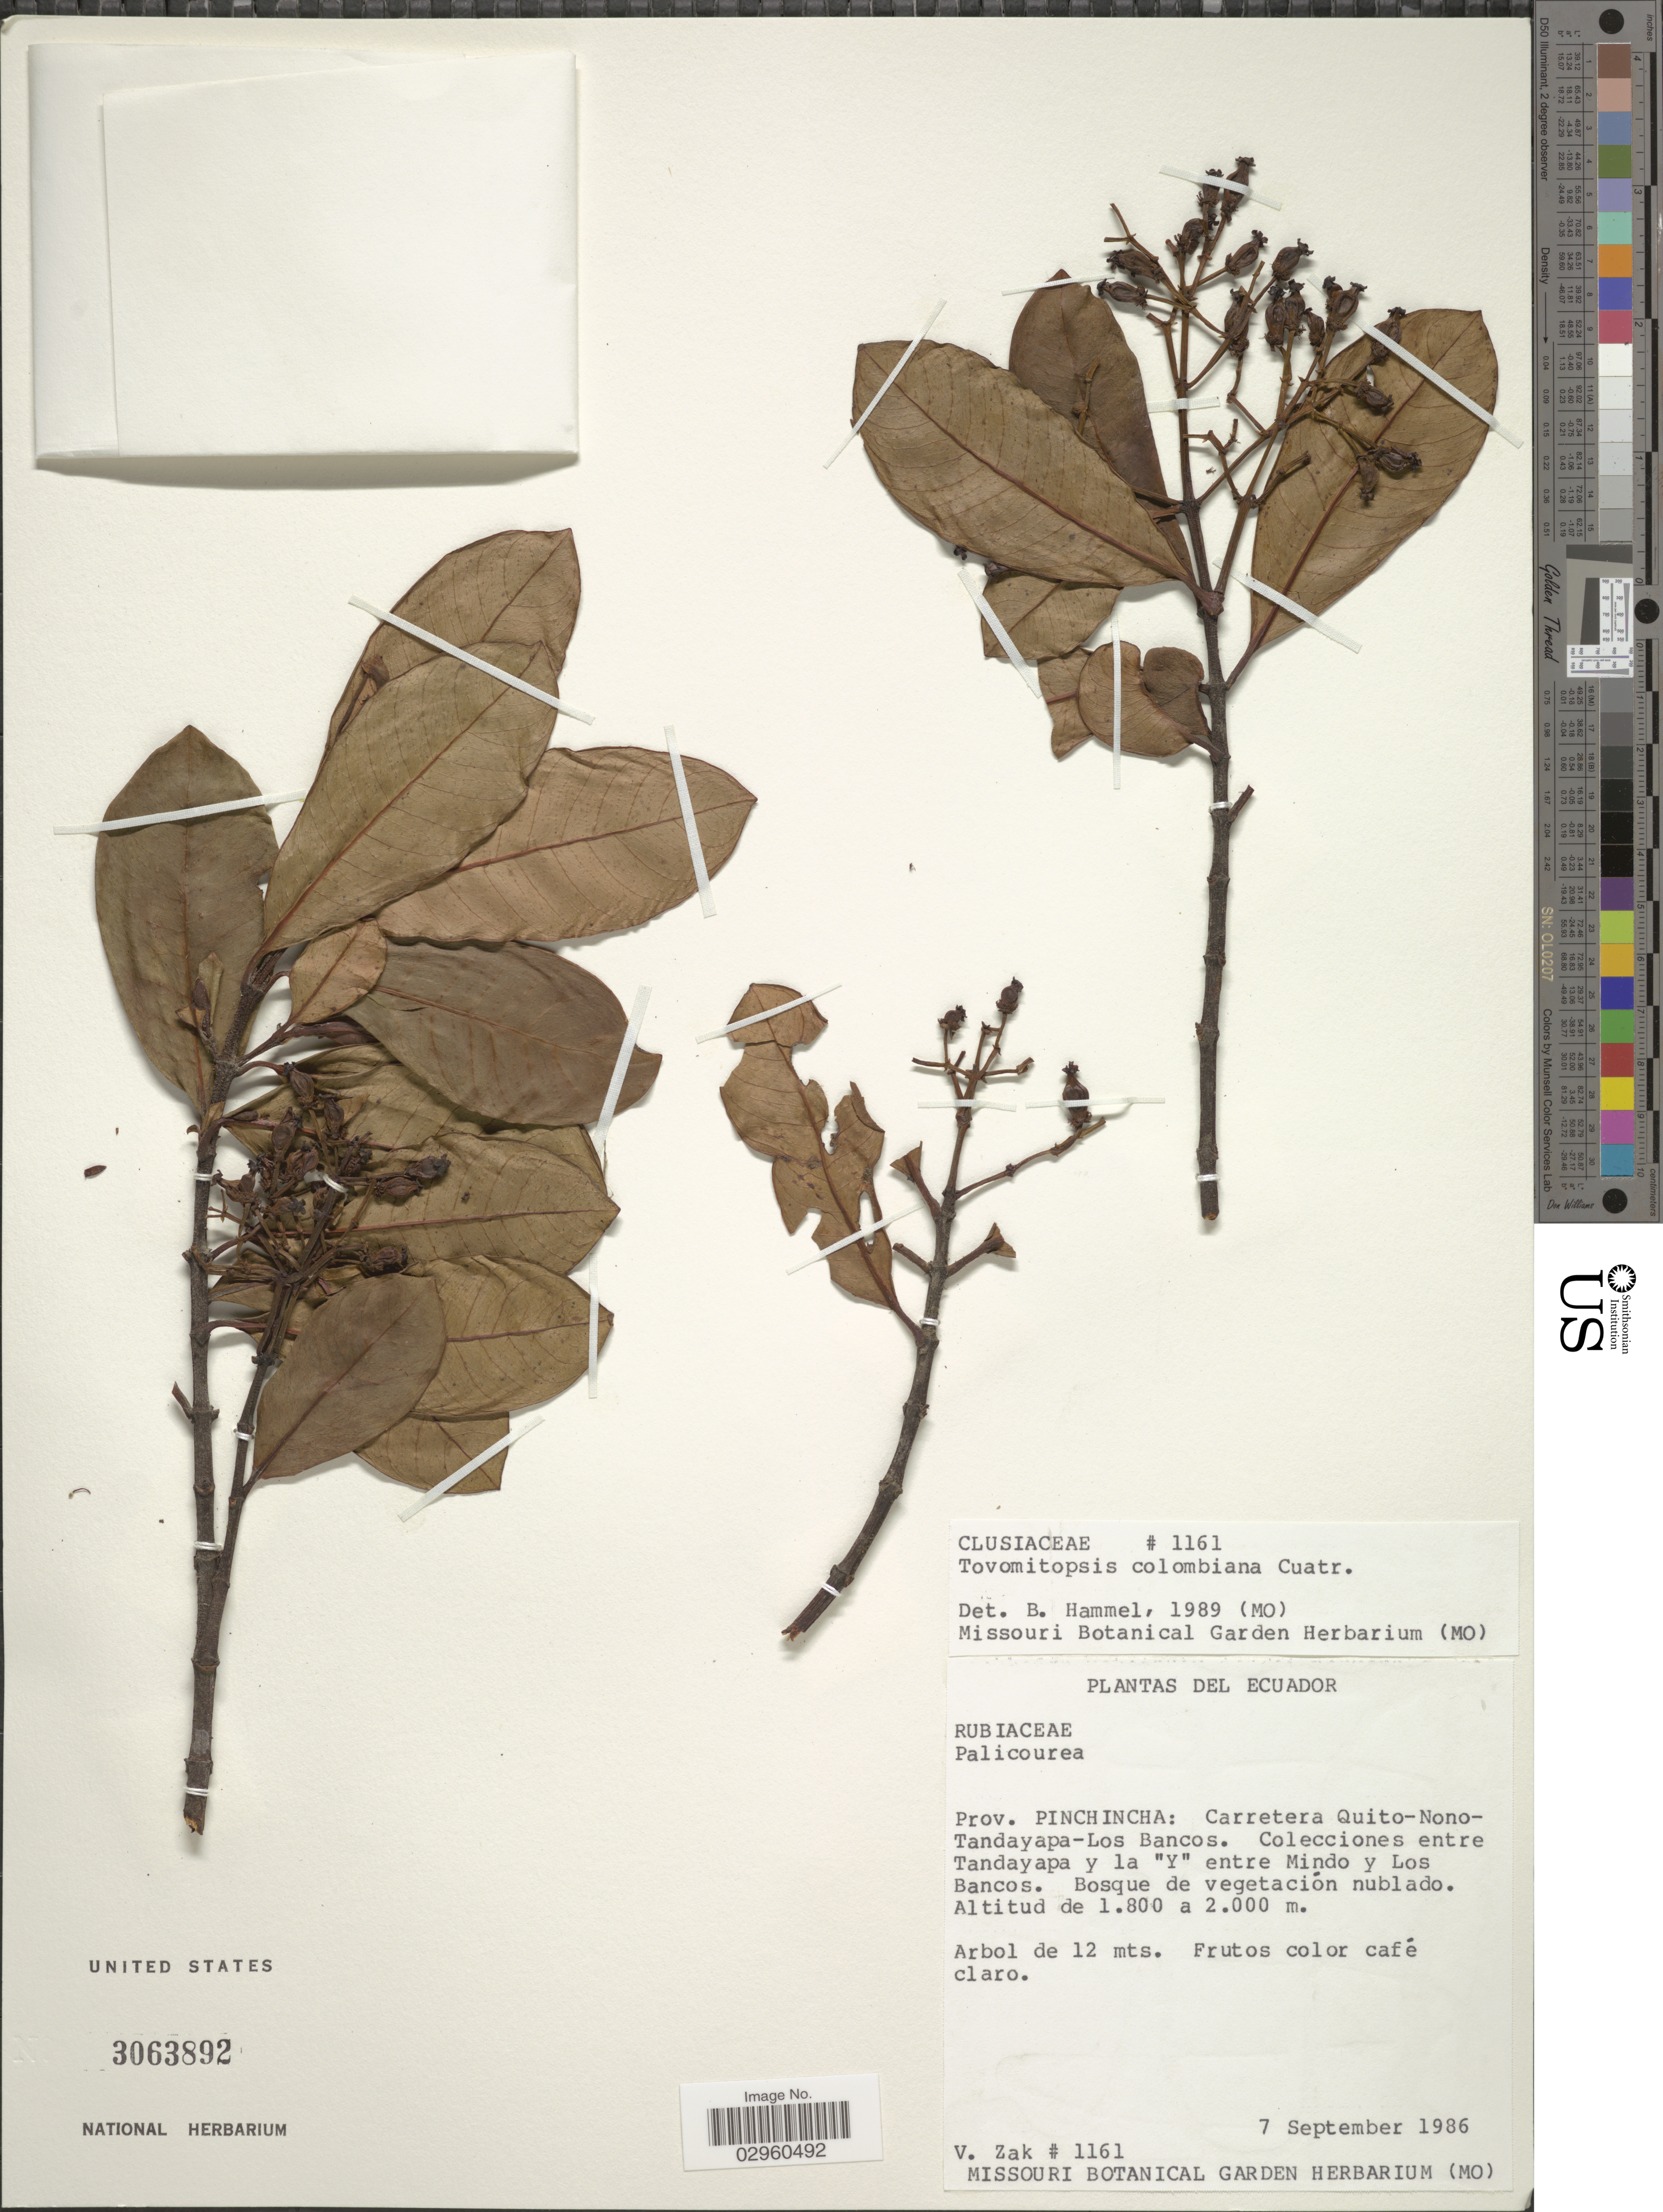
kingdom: Plantae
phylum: Tracheophyta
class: Magnoliopsida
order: Malpighiales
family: Clusiaceae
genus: Tovomitopsis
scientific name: Tovomitopsis colombiana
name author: Cuatrec.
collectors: V. Zak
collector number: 1161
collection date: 1986-09-07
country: Ecuador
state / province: Pichincha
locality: Prov. Pichincha: Carretera Quito-Nono-Tandayapa-Los Bancos. Colecciones entre Tandayapa y la "Y" entre Mindo y Los Bancos.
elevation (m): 1800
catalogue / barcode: US 3063892